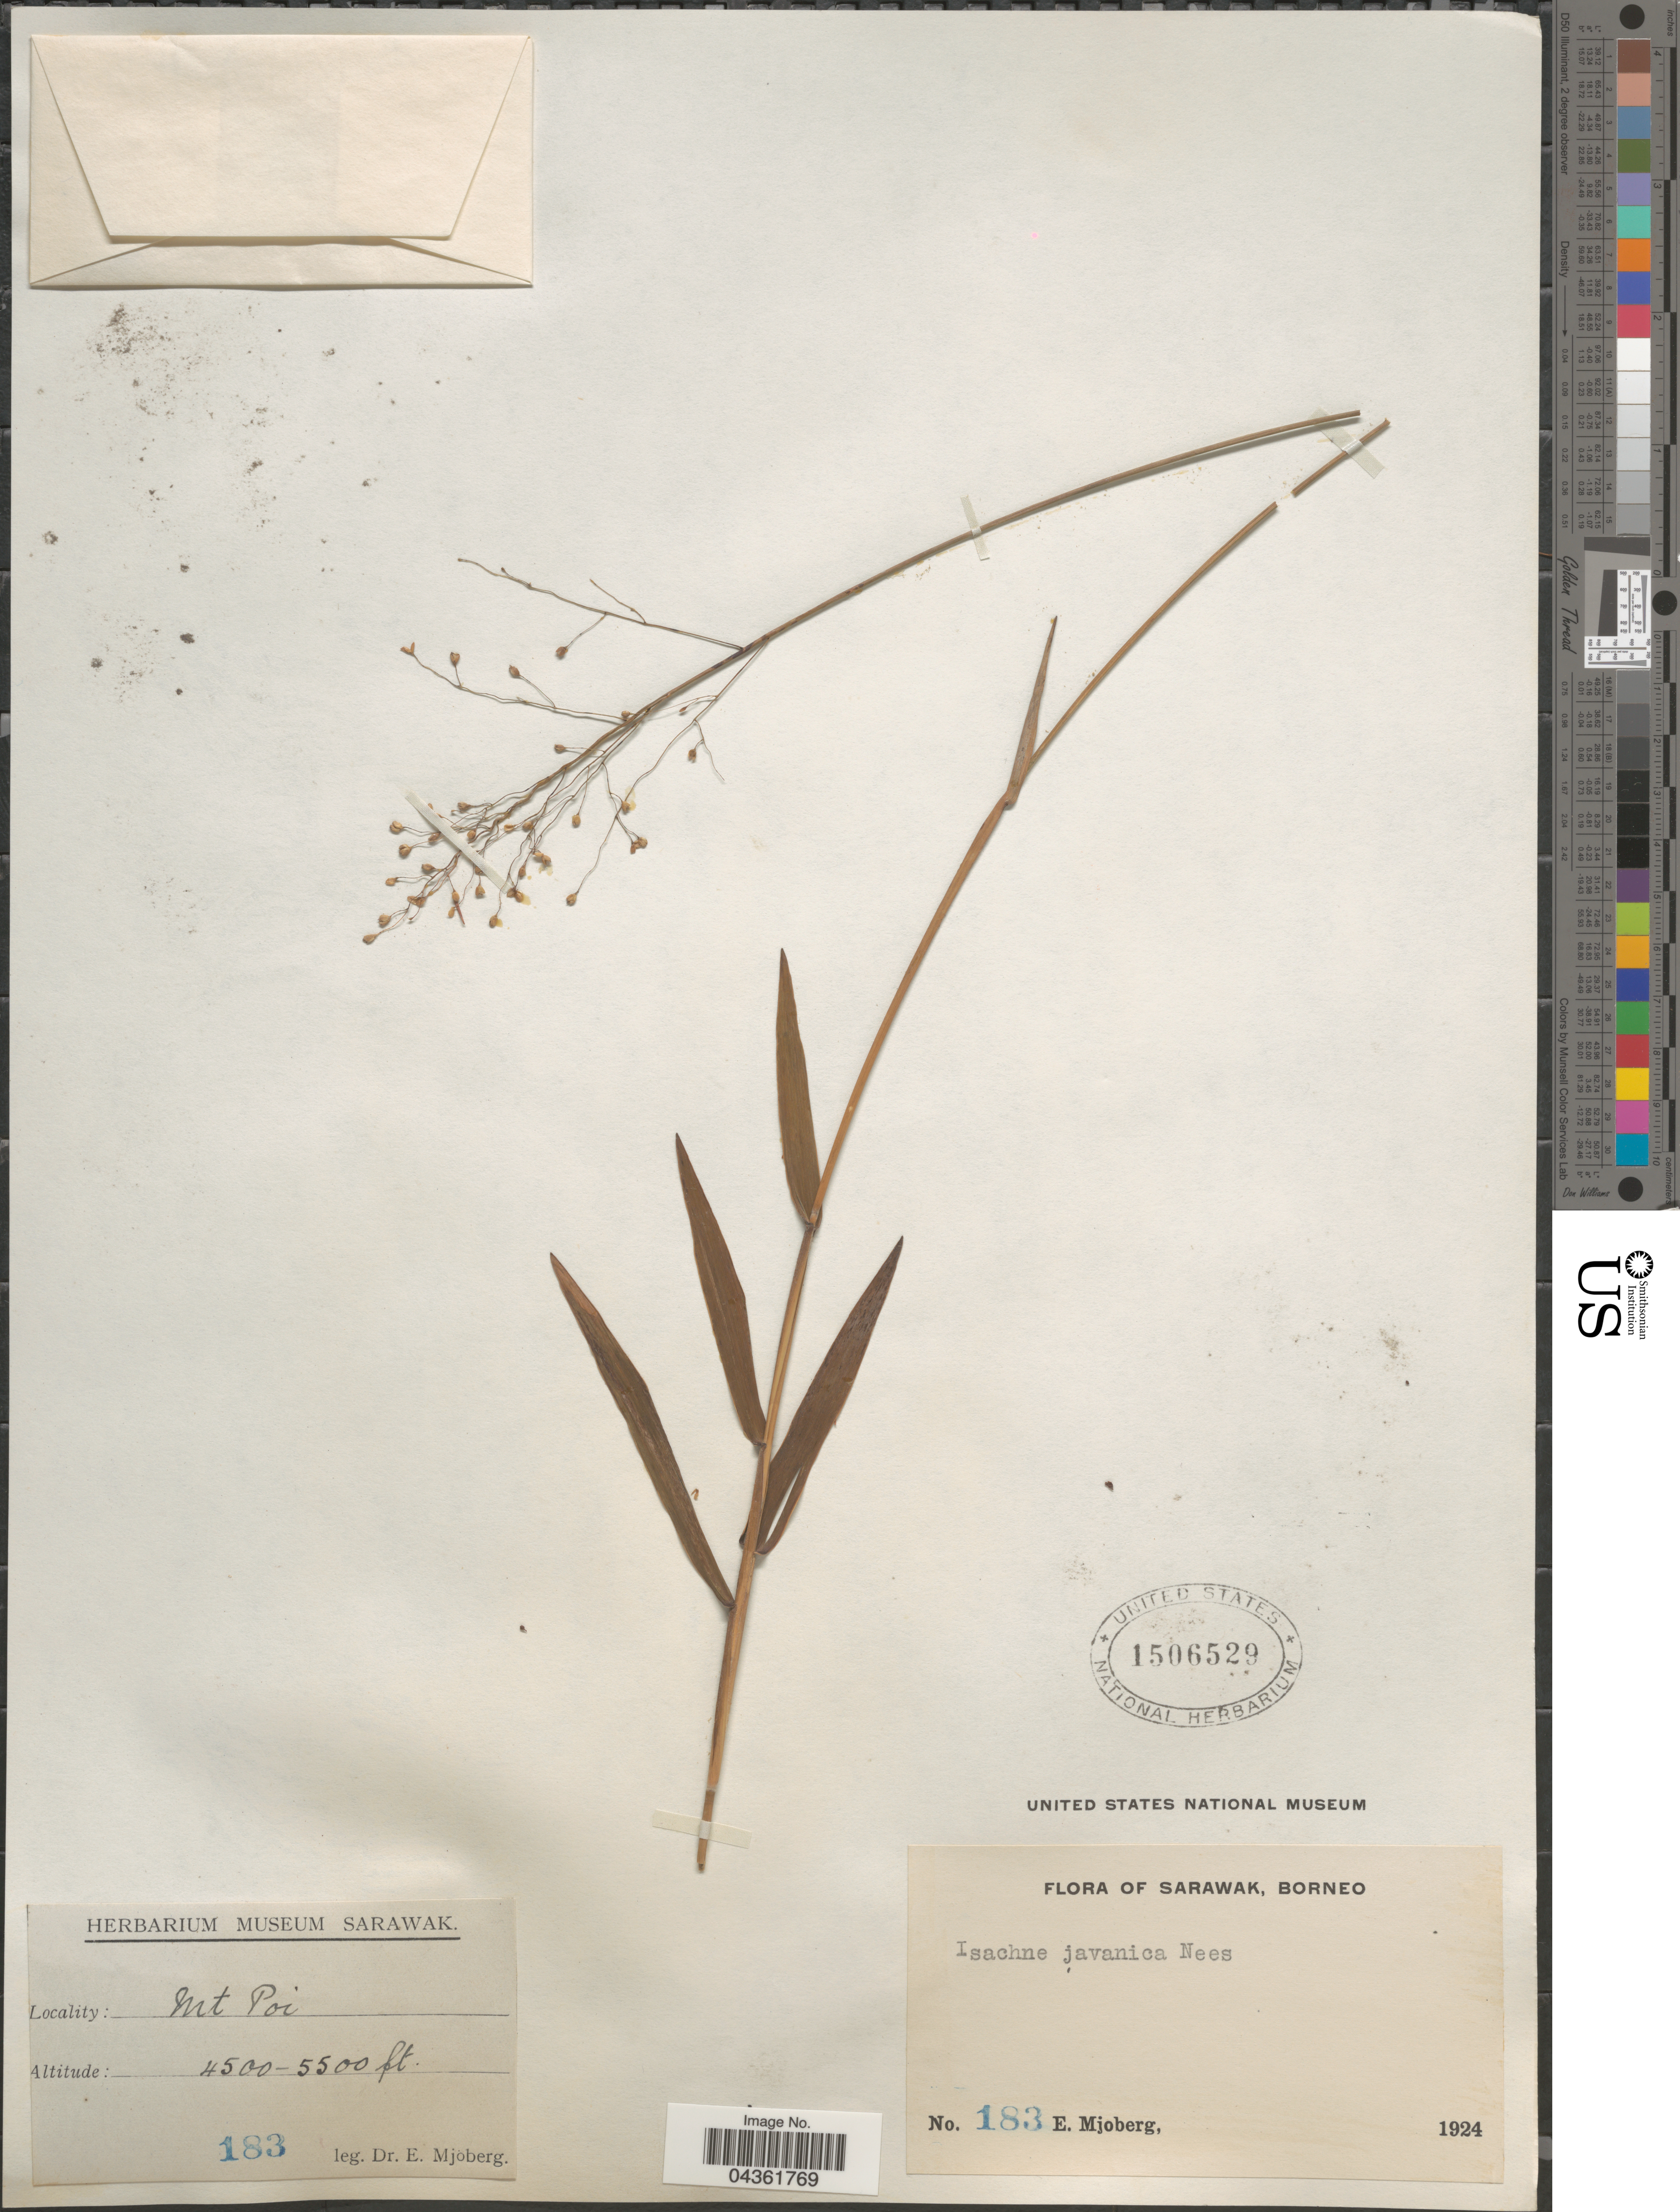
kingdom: Plantae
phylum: Tracheophyta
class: Liliopsida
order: Poales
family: Poaceae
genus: Isachne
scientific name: Isachne truncata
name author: A. Camus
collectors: E. Mjoberg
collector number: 183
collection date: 1924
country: Malaysia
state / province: Sarawak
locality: Mt. Poi. Sarawak, Borneo.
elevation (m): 1372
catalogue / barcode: US 1506529